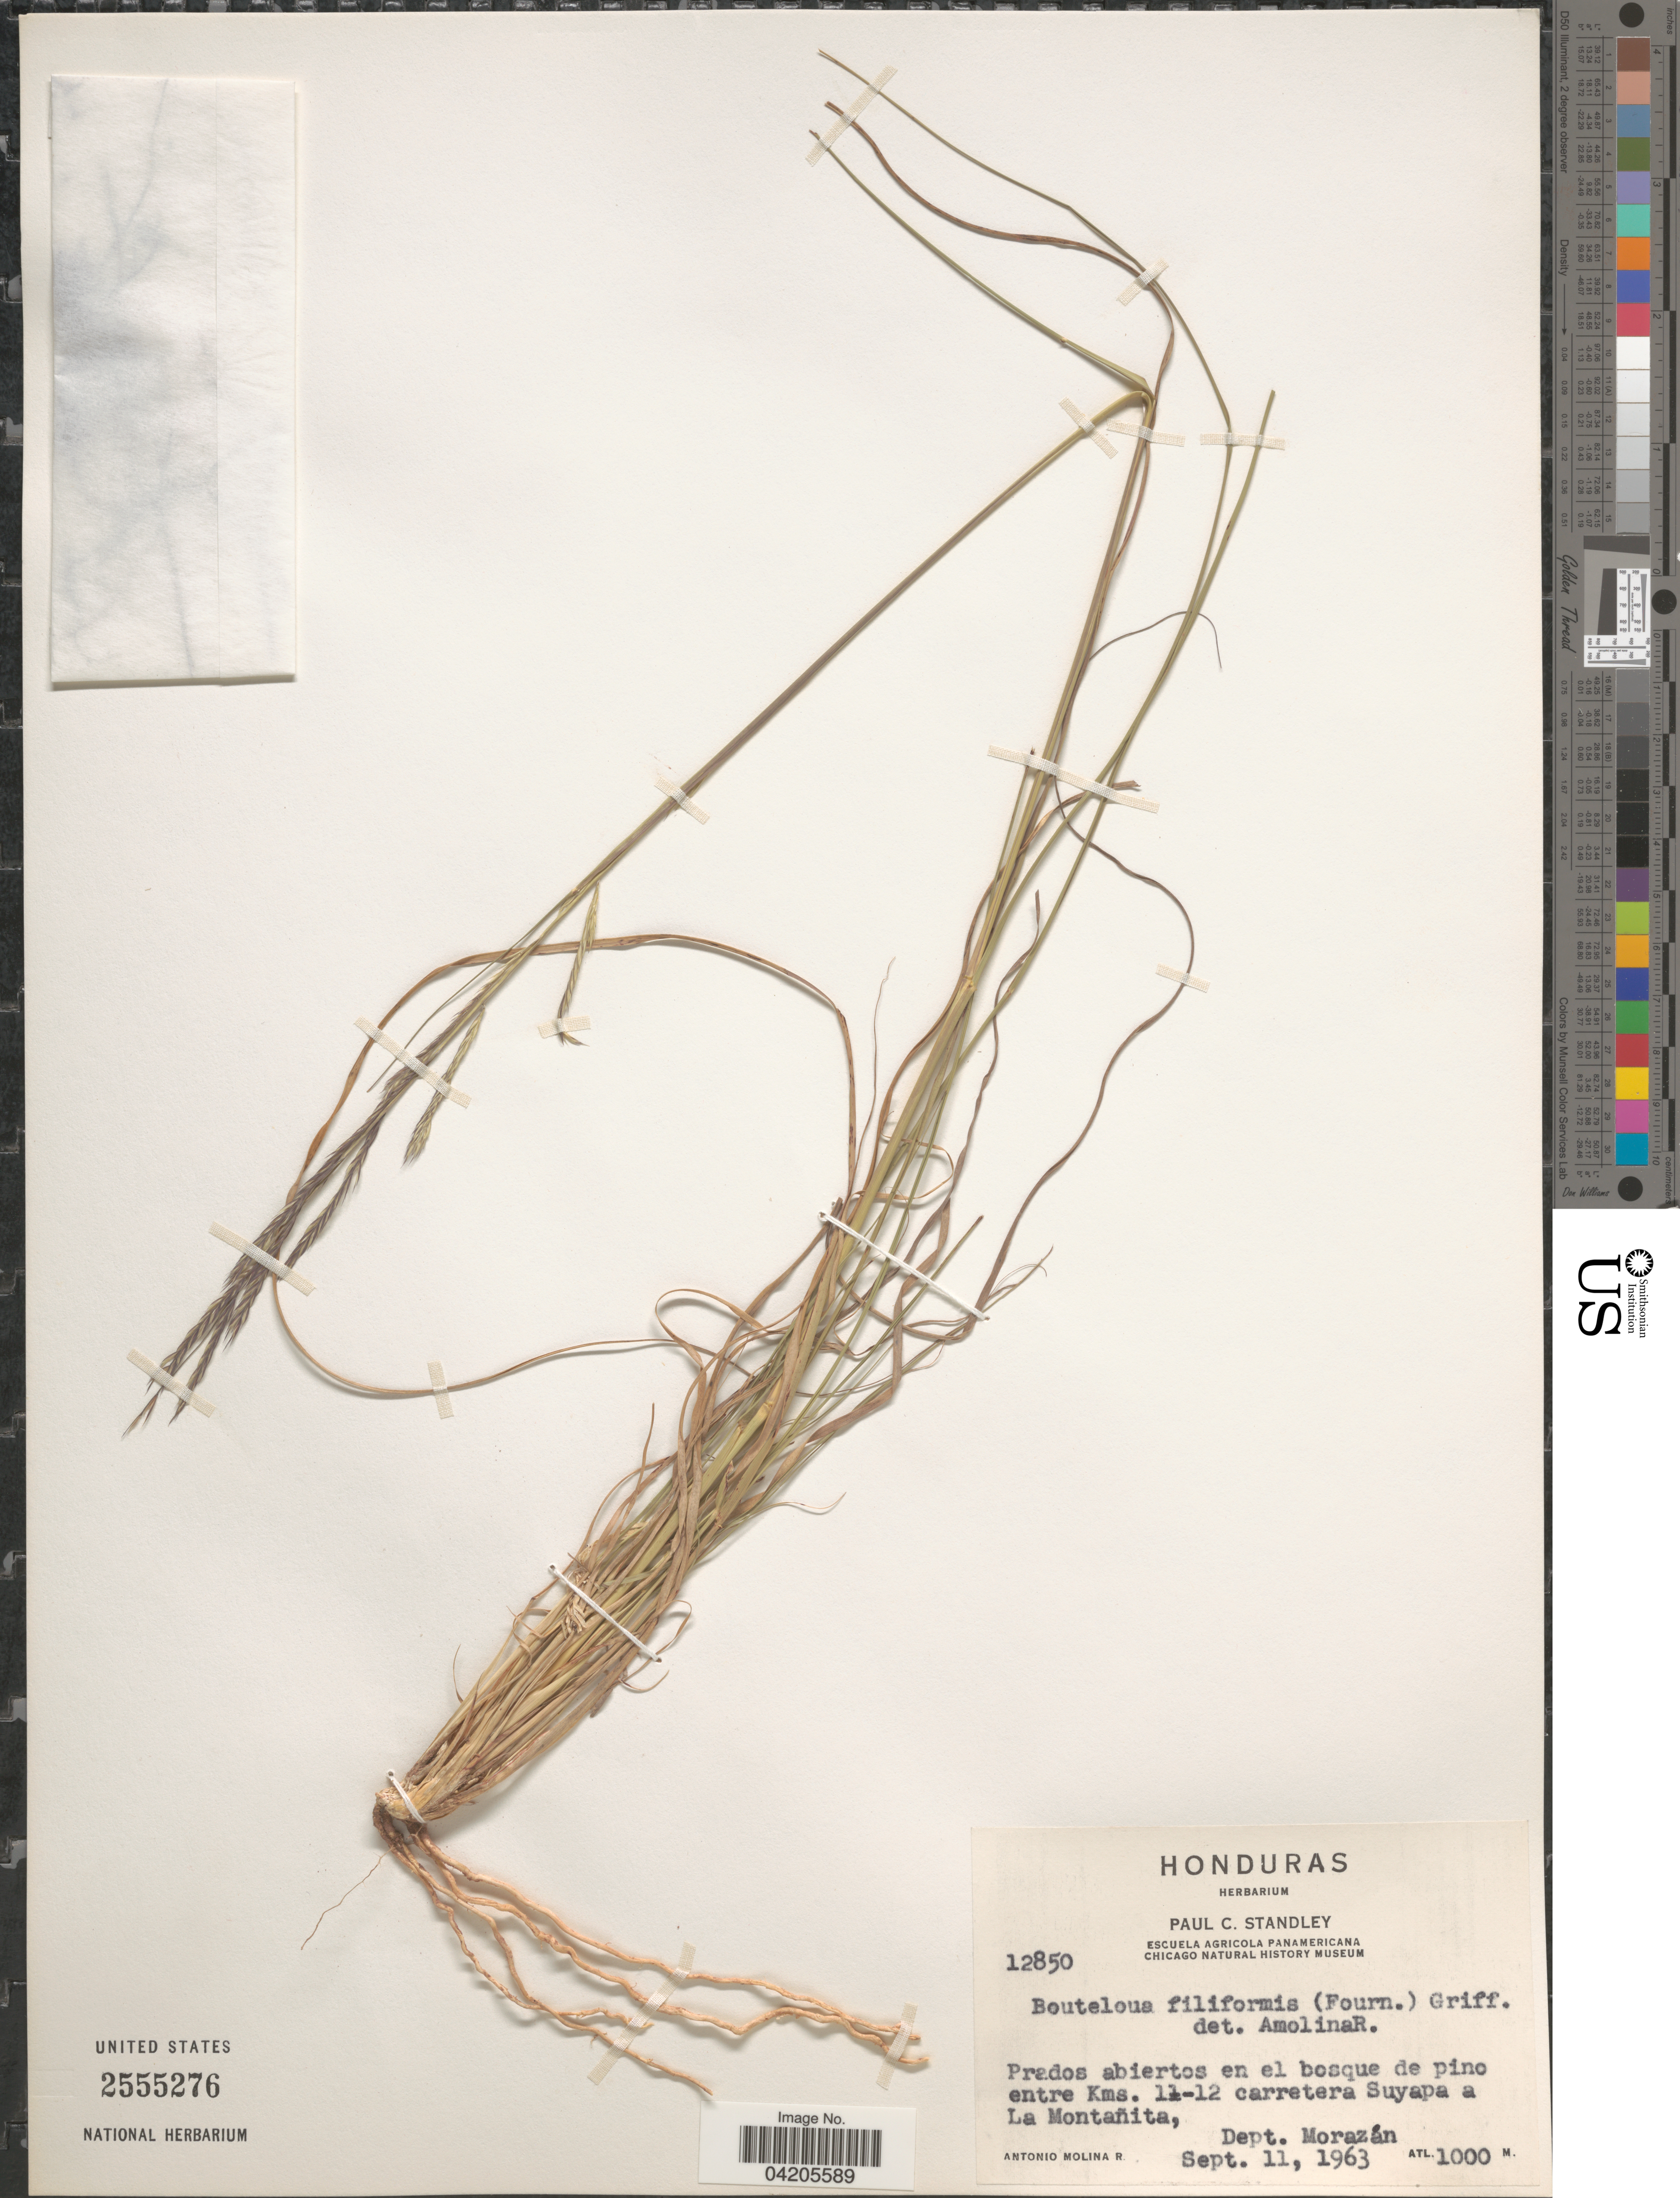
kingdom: Plantae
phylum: Tracheophyta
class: Liliopsida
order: Poales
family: Poaceae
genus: Bouteloua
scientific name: Bouteloua repens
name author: (Kunth) Scribn. & Merr.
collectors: A. Molina R.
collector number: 12850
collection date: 1963-09-11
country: Honduras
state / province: Fco. Morazán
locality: Prados abiertos en el bosque de pino entre Kms. 11-12 carretera Suyapa a La Montañita, Dept. Morazán.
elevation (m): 1000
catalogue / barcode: US 2555276